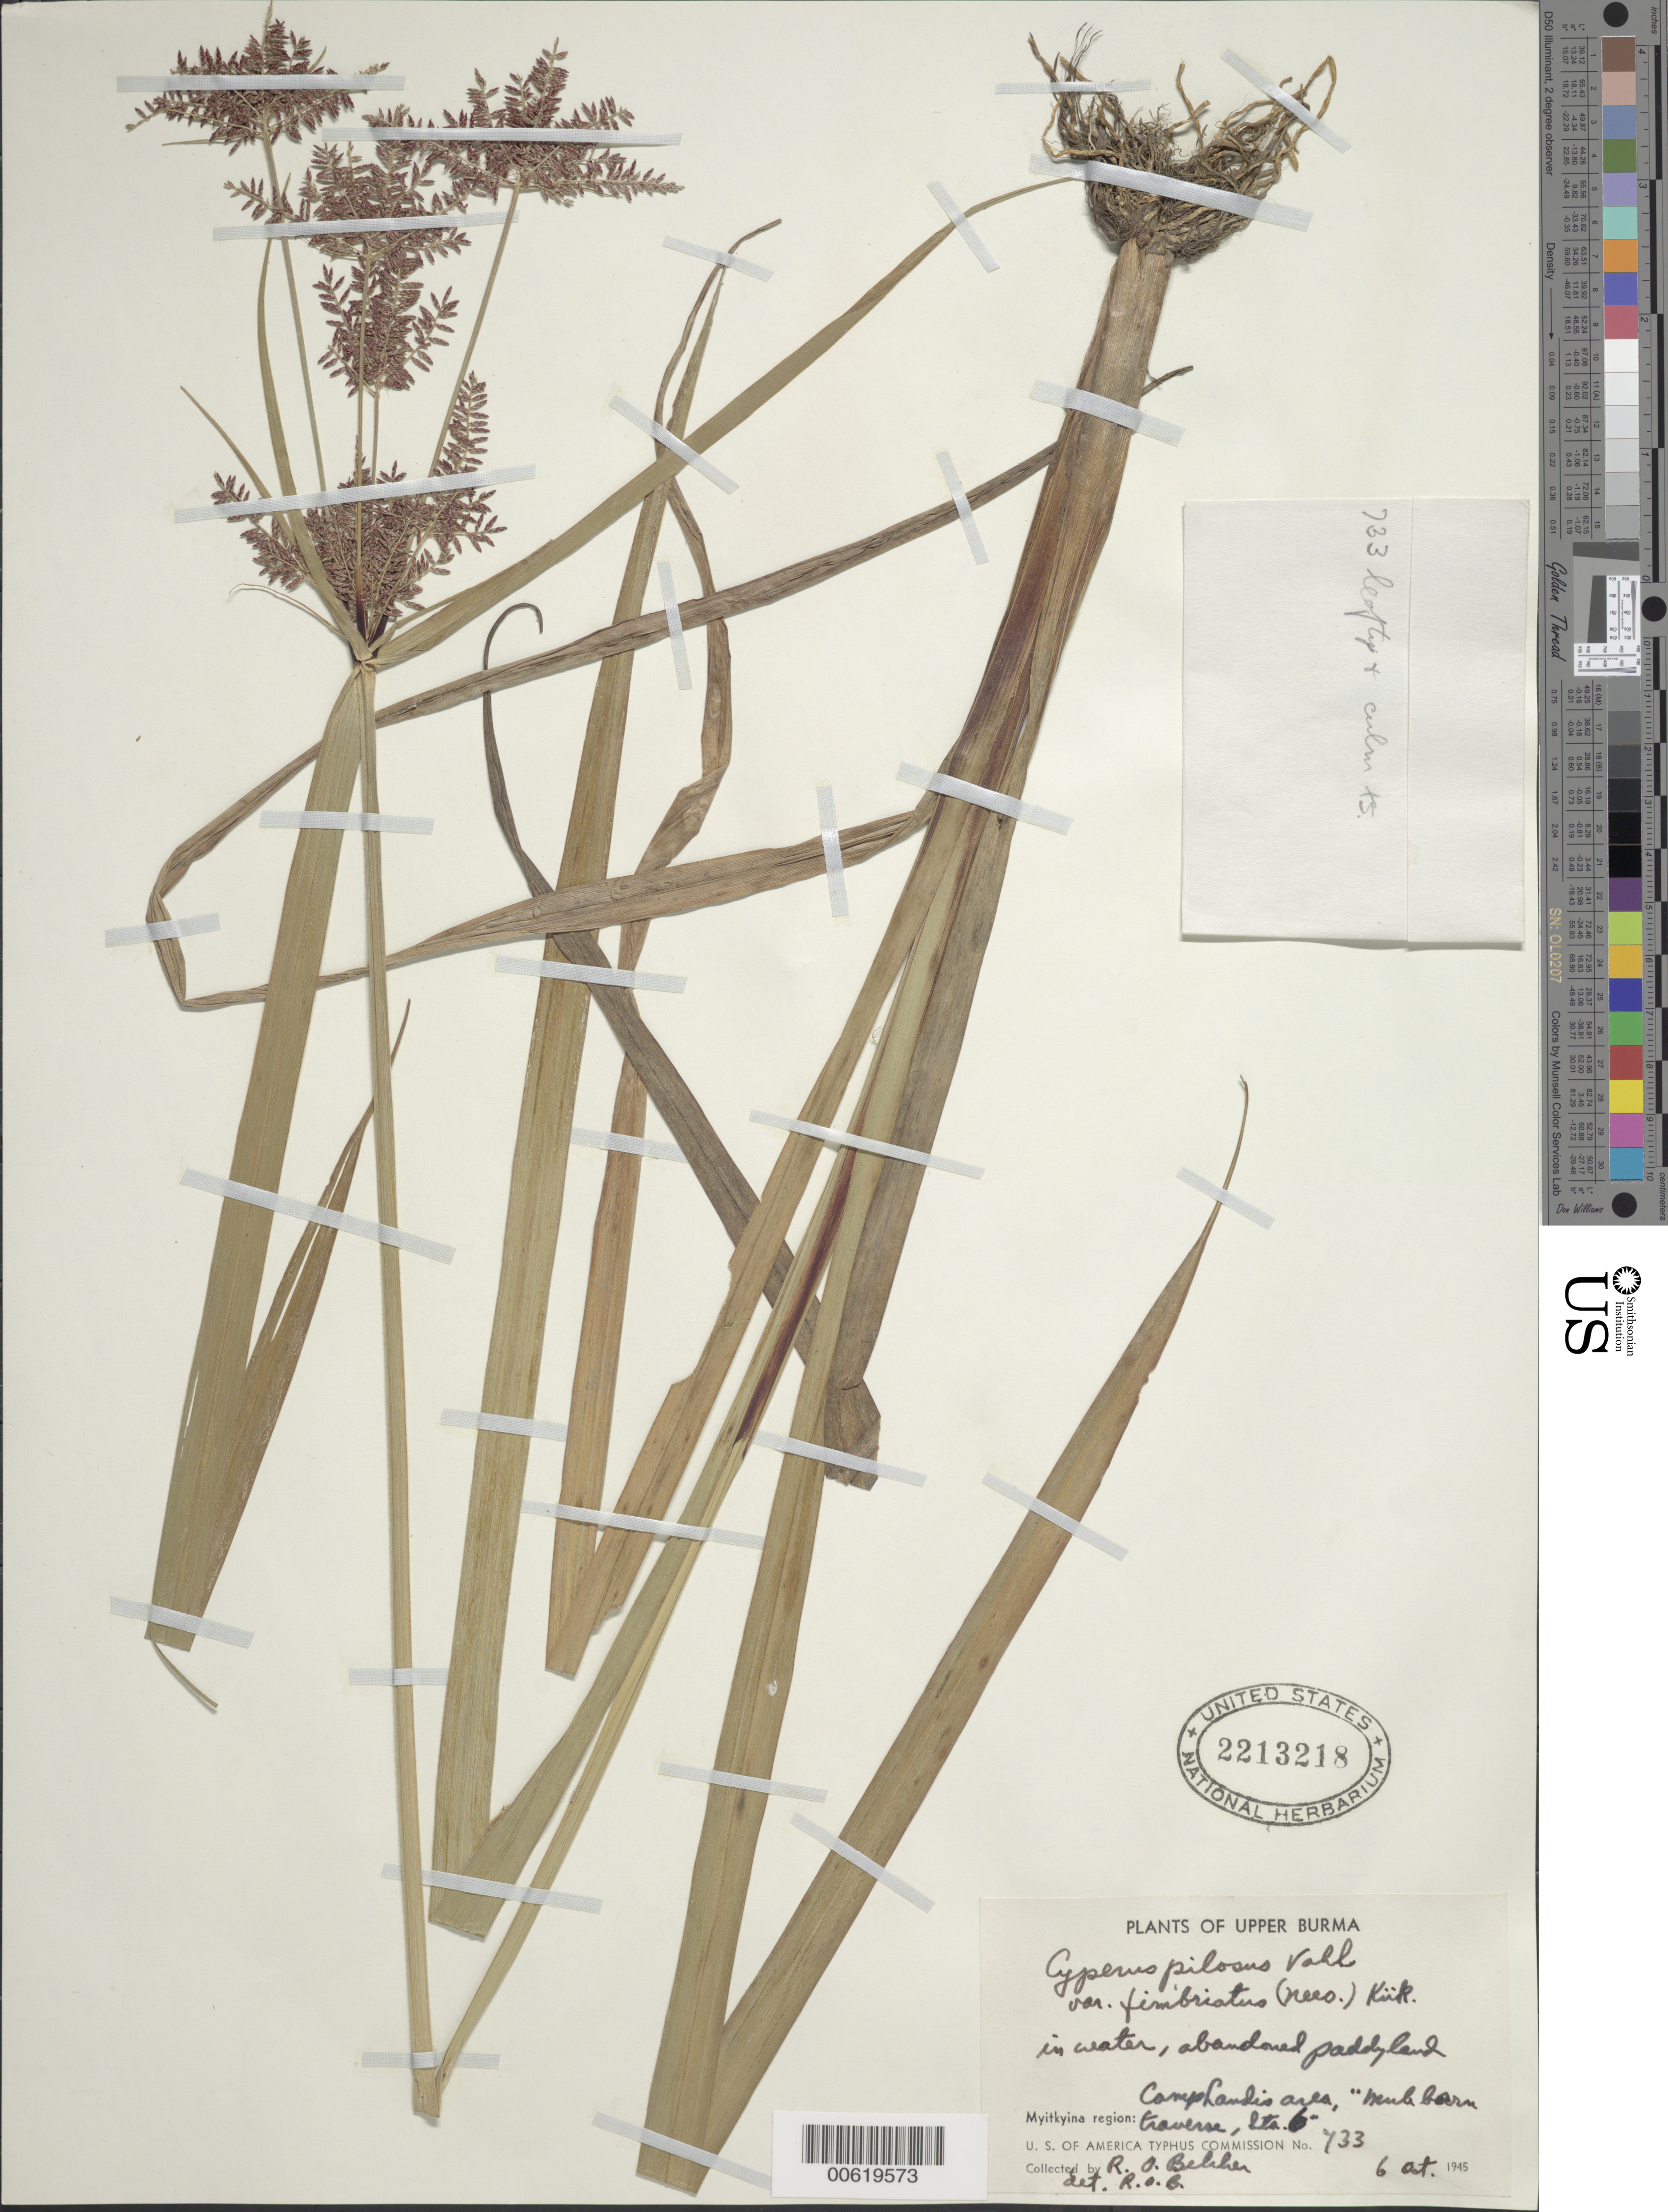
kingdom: Plantae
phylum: Tracheophyta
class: Liliopsida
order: Poales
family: Cyperaceae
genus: Cyperus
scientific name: Cyperus pilosus var. fimibriatus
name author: (Nees) Kük.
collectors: R. Belcher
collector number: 733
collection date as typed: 06 Oct 1945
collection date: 1945-10-06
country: Myanmar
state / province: Kachin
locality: Myitkyina region: Camp Landis area, near barn traverse station 6.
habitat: In water, abandoned paddy land.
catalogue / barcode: US 2213218